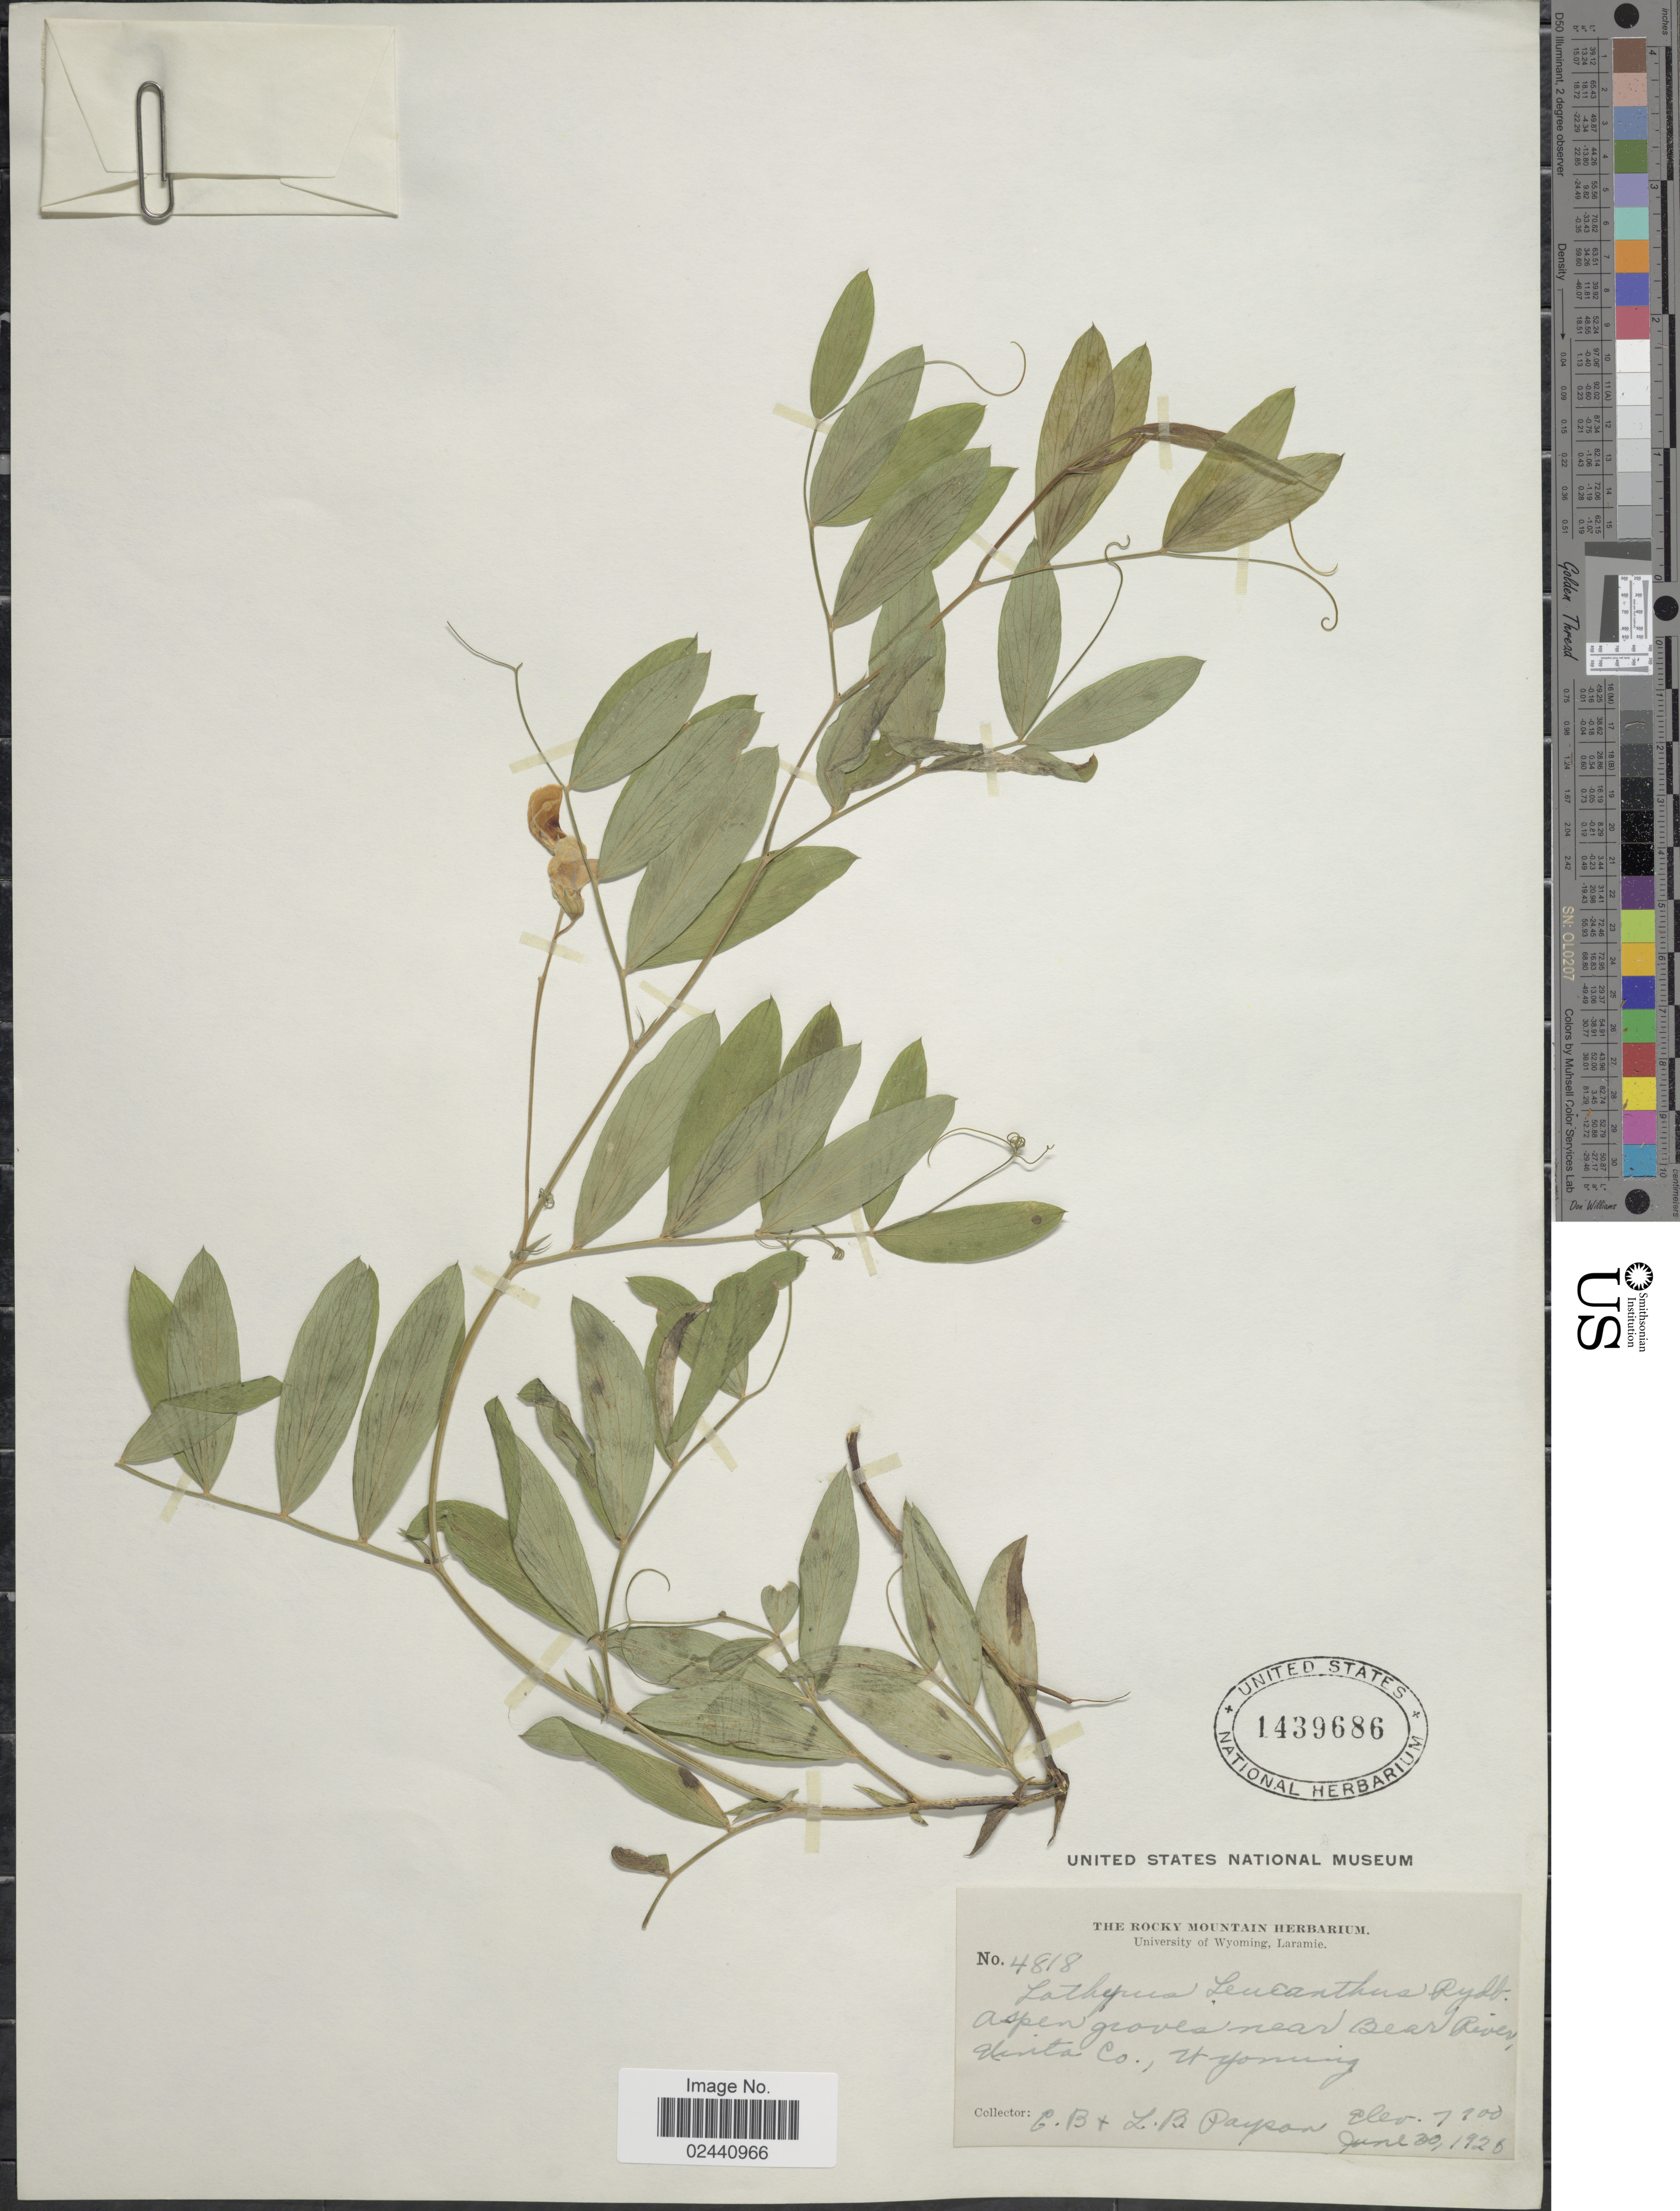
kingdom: Plantae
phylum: Tracheophyta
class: Magnoliopsida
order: Fabales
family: Fabaceae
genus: Lathyrus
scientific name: Lathyrus leucanthus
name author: Rydb.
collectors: E. B. Payson & L. Payson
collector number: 4818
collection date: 1926-06-30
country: United States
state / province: Wyoming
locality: Near Bear River, Uinta Co.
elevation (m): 2195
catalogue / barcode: US 1439686